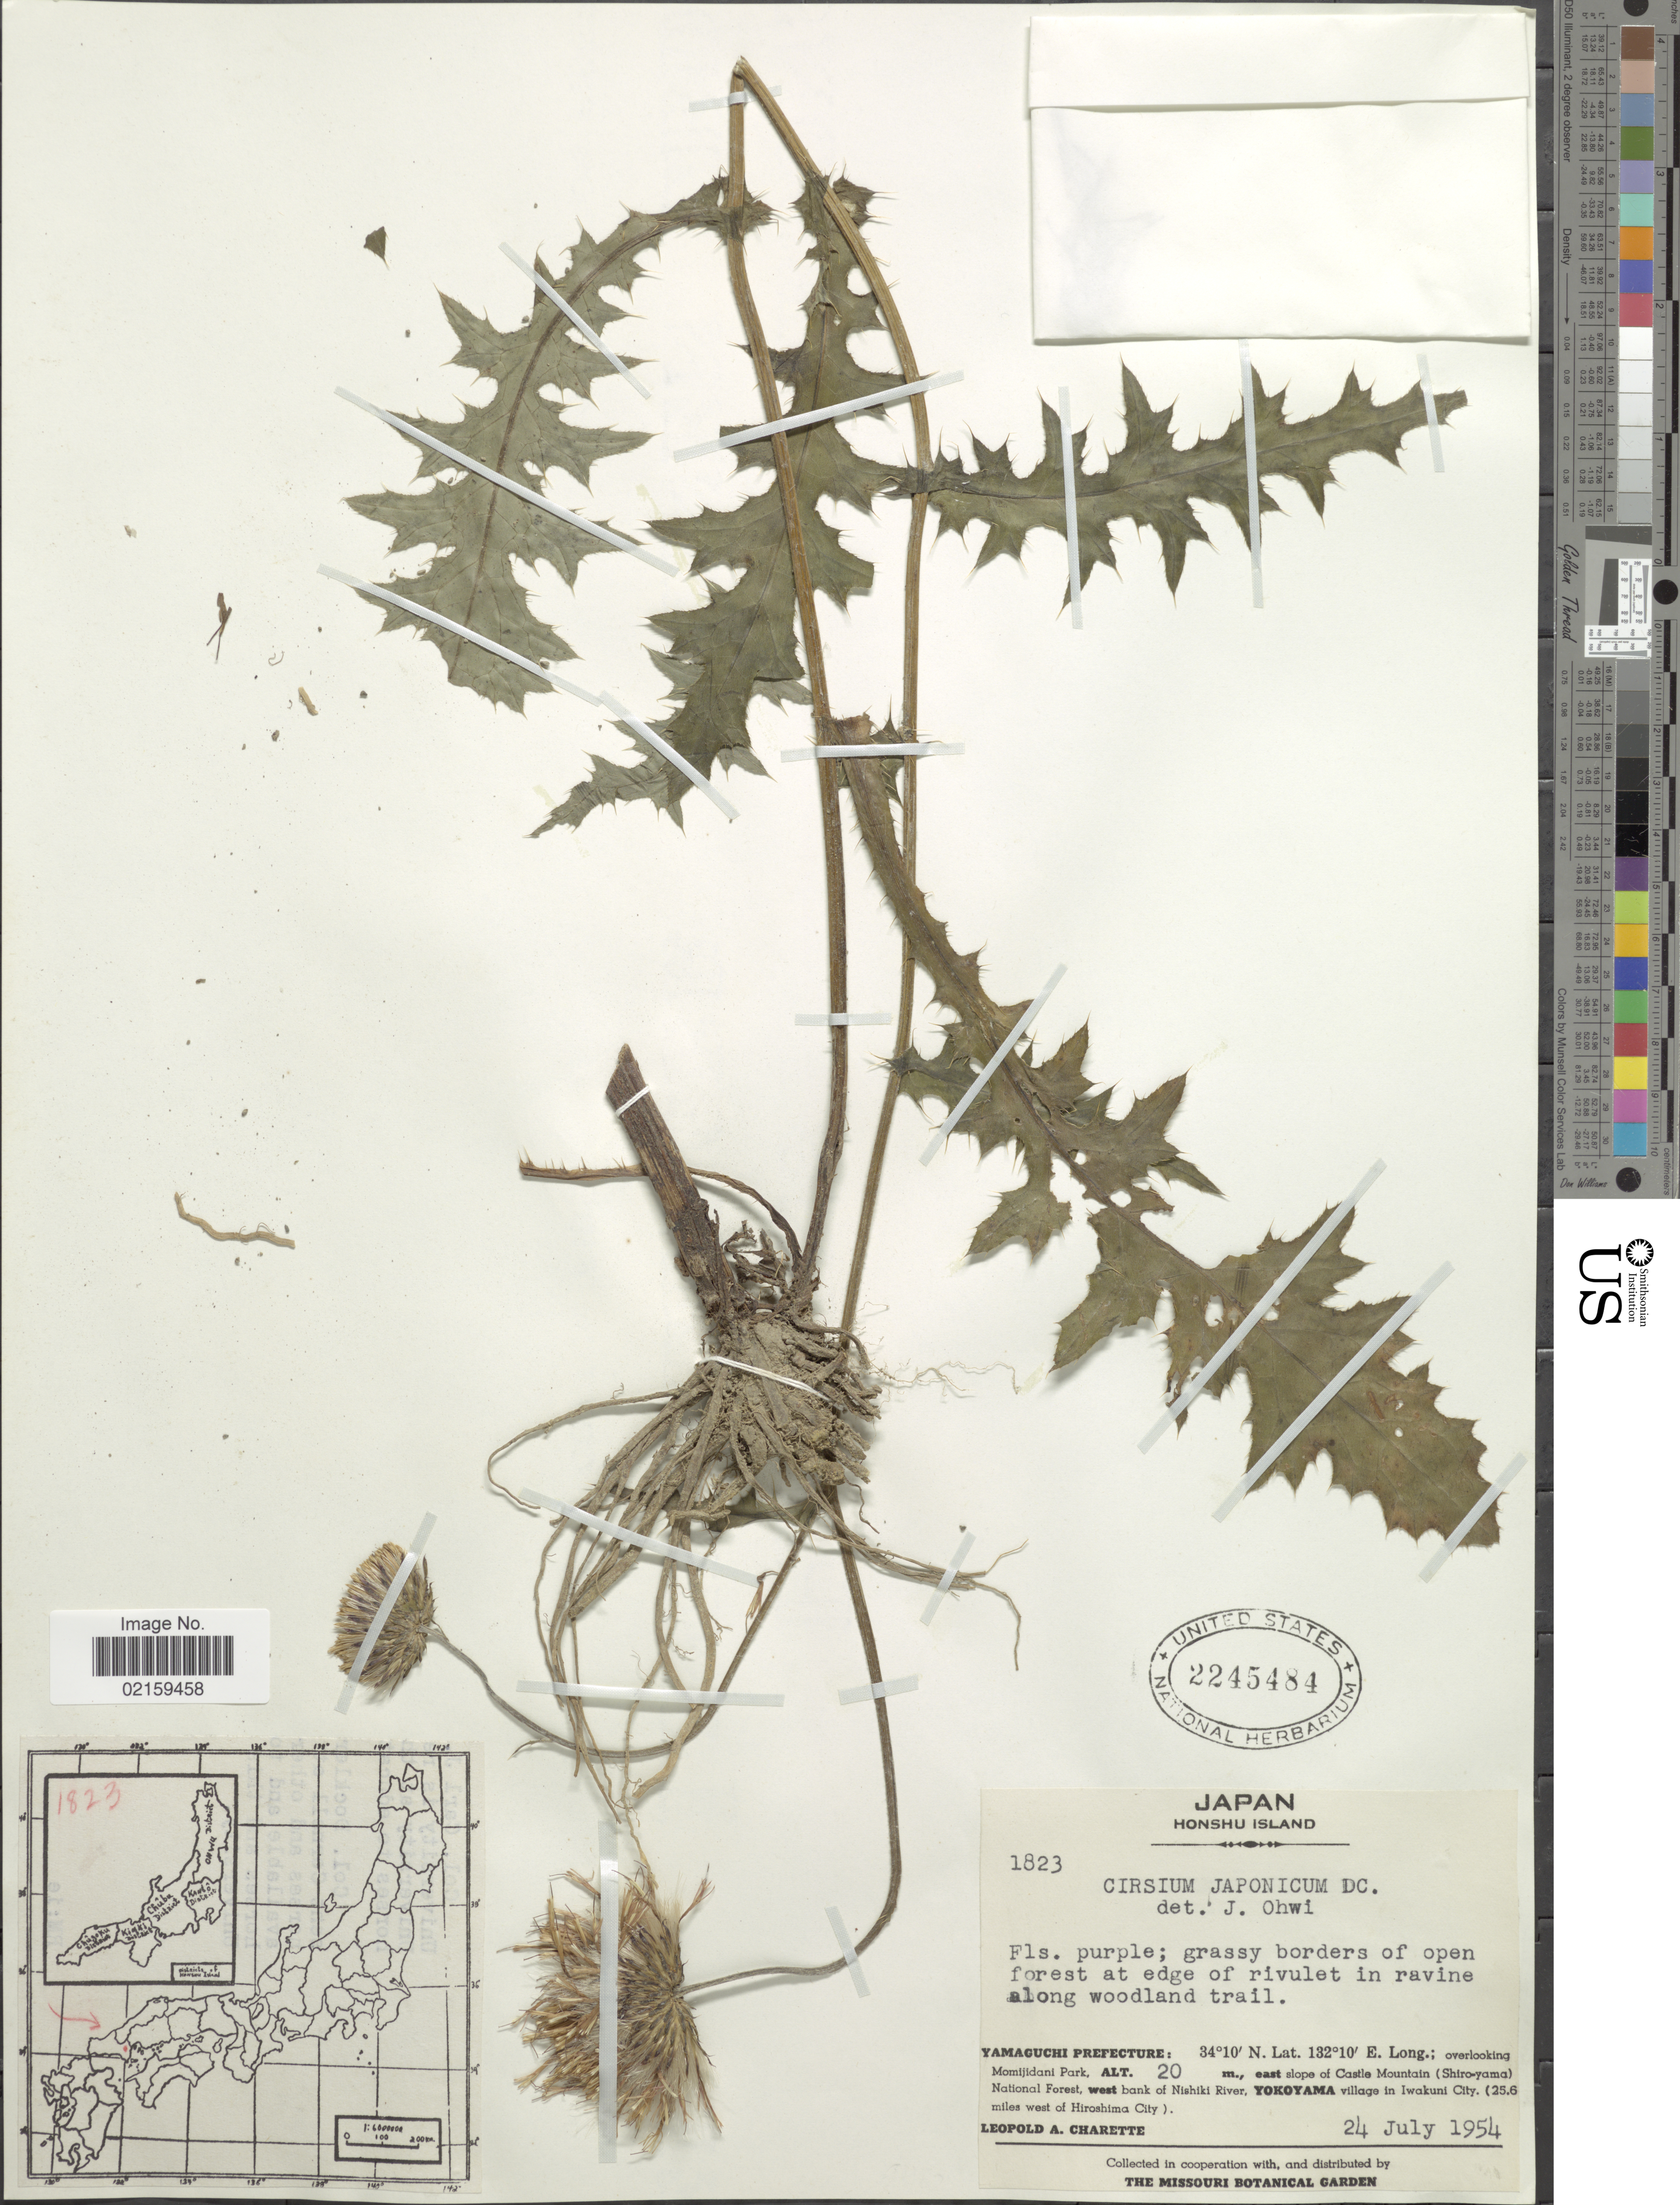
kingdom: Plantae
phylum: Tracheophyta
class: Magnoliopsida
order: Asterales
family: Asteraceae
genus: Cirsium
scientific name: Cirsium japonicum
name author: DC.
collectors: L. A. Charette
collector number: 1823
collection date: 1954-07-24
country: Japan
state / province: Yamaguti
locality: Honshu Island. Yamaguchi Prefecture: overlooking Mamijidani Park. east slope of Castle Mountain (Shiro-yama) National Forest, west bank of Nishiki River, Yokoyama village in Iwakuni City. (2536 miles west of Hiroshima City)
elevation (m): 20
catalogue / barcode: US 2245484